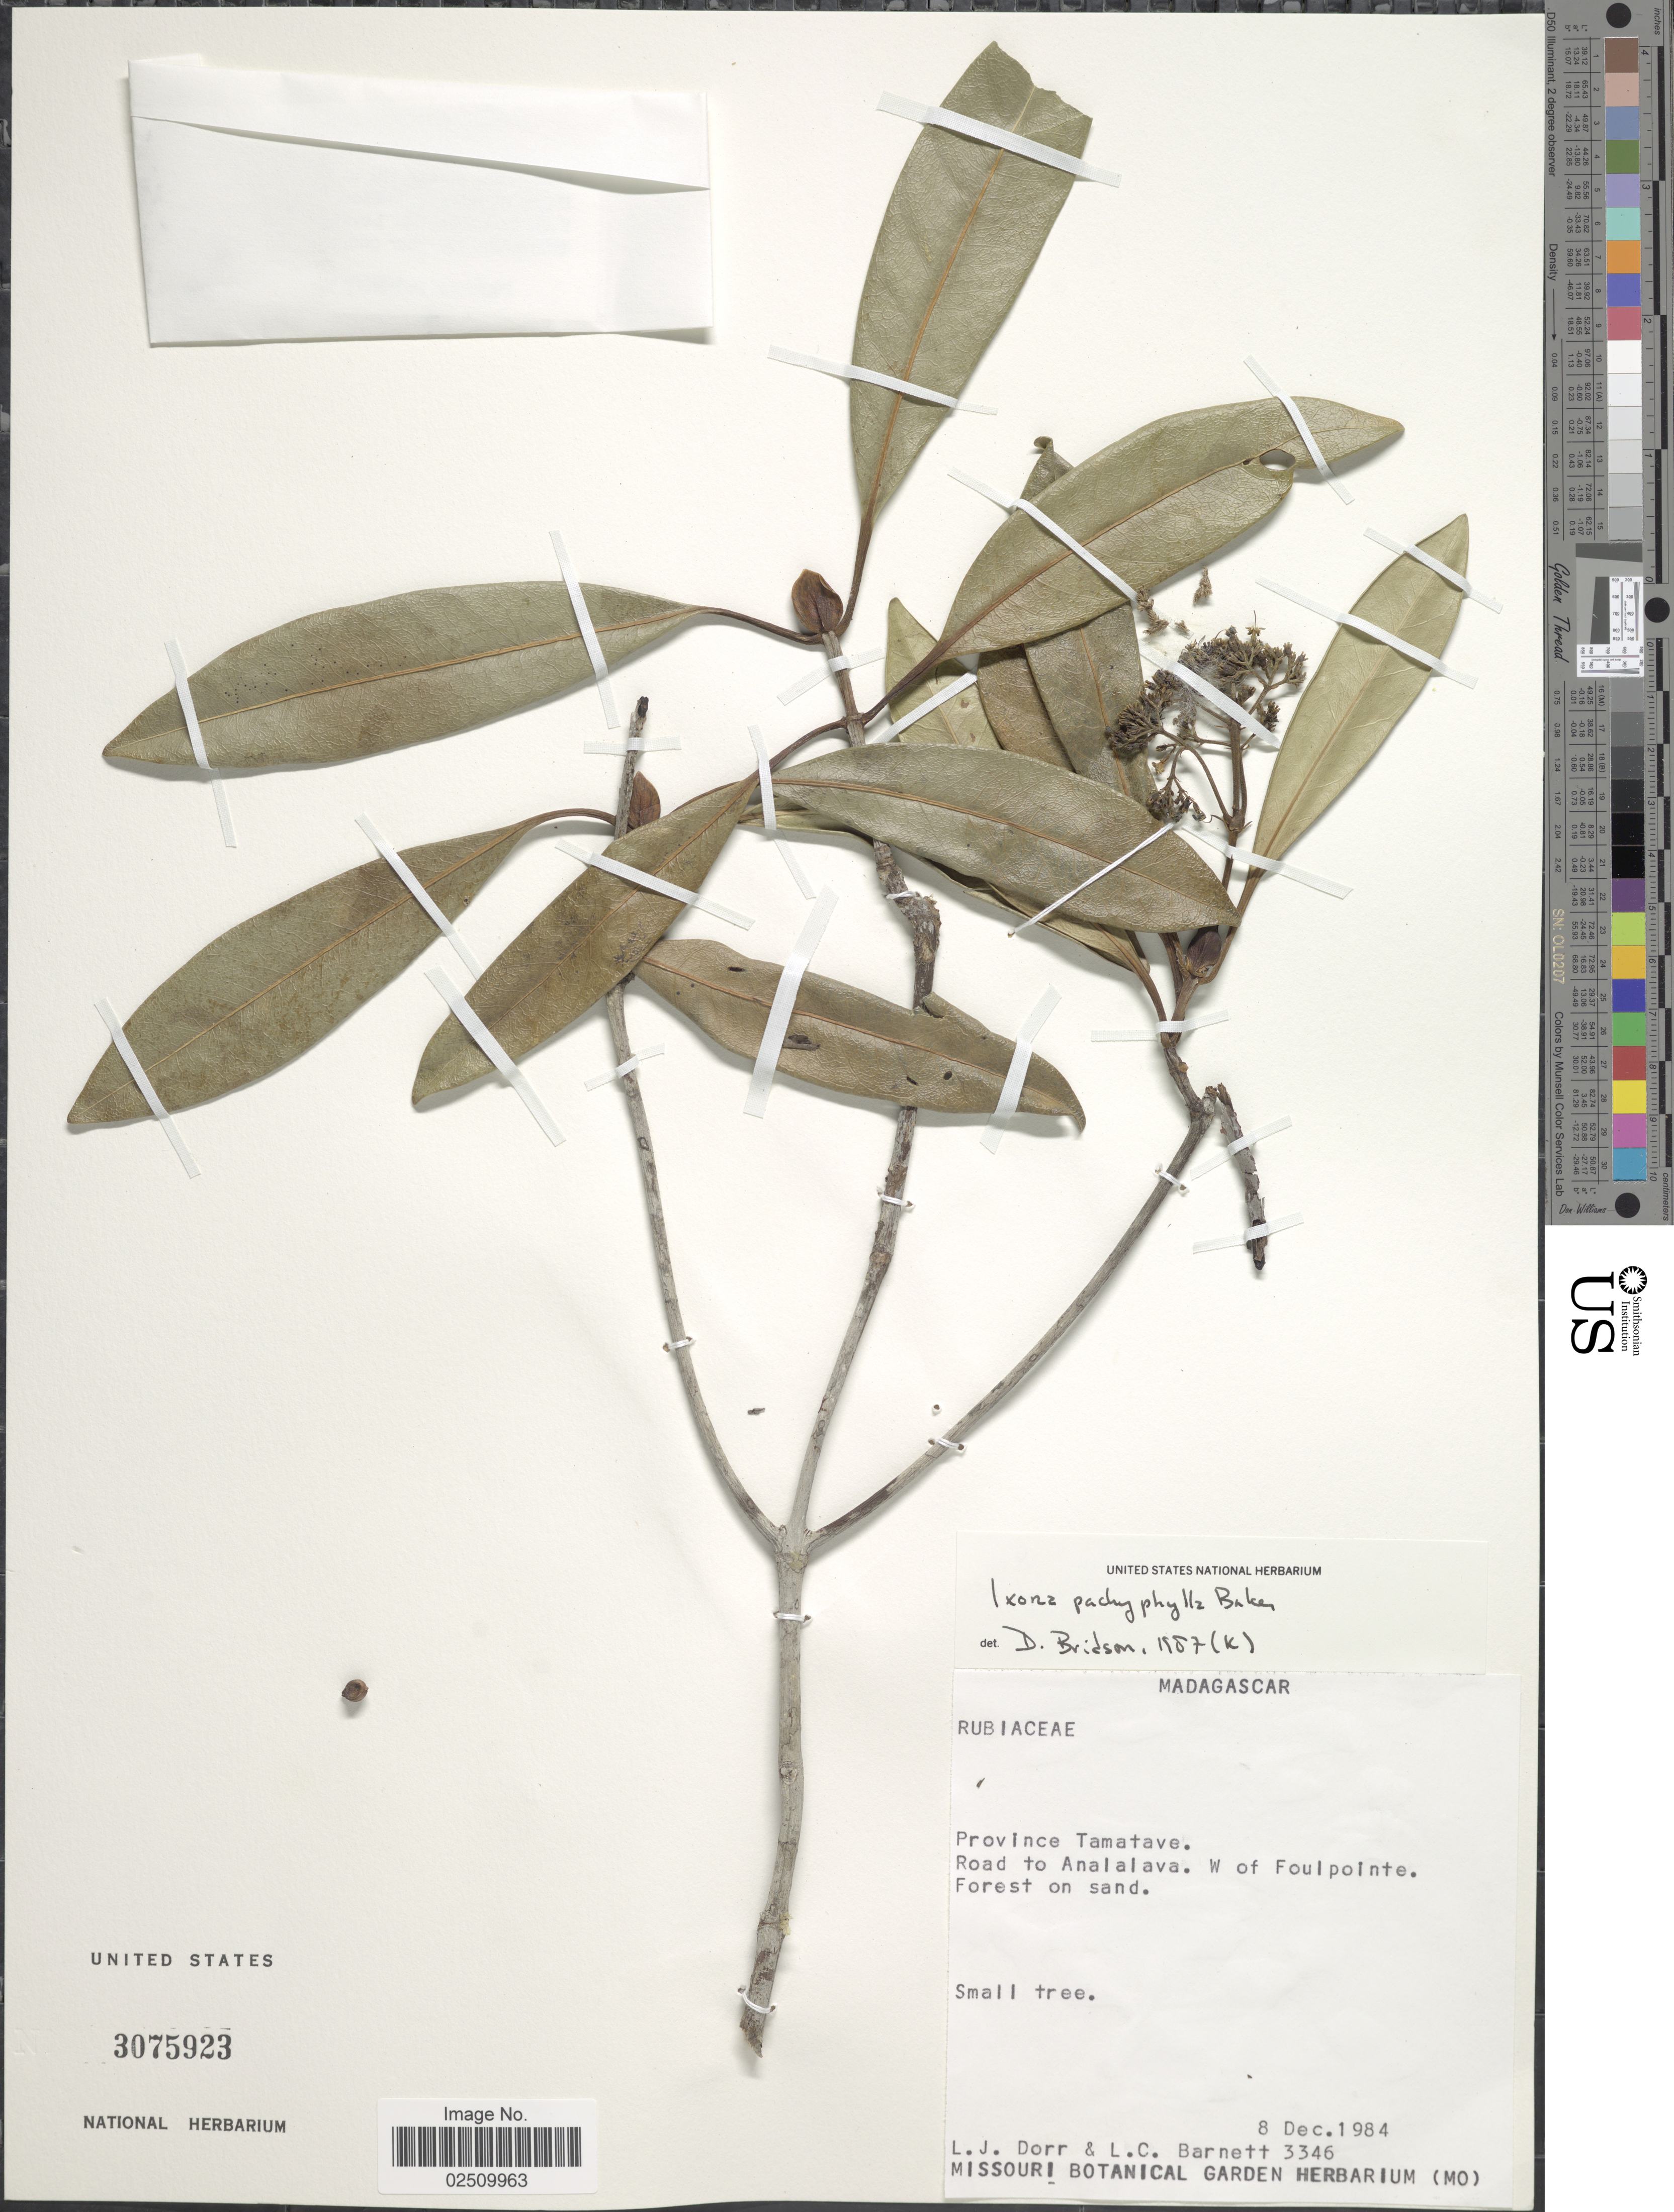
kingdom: Plantae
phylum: Tracheophyta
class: Magnoliopsida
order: Gentianales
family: Rubiaceae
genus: Ixora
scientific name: Ixora pachyphylla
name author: Baker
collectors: L. J. Dorr & L. C. Barnett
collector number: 3346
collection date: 1984-12-08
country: Madagascar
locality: Province of Ta,ateve. Road to Analalava. W of Foulpointe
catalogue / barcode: US 3075923